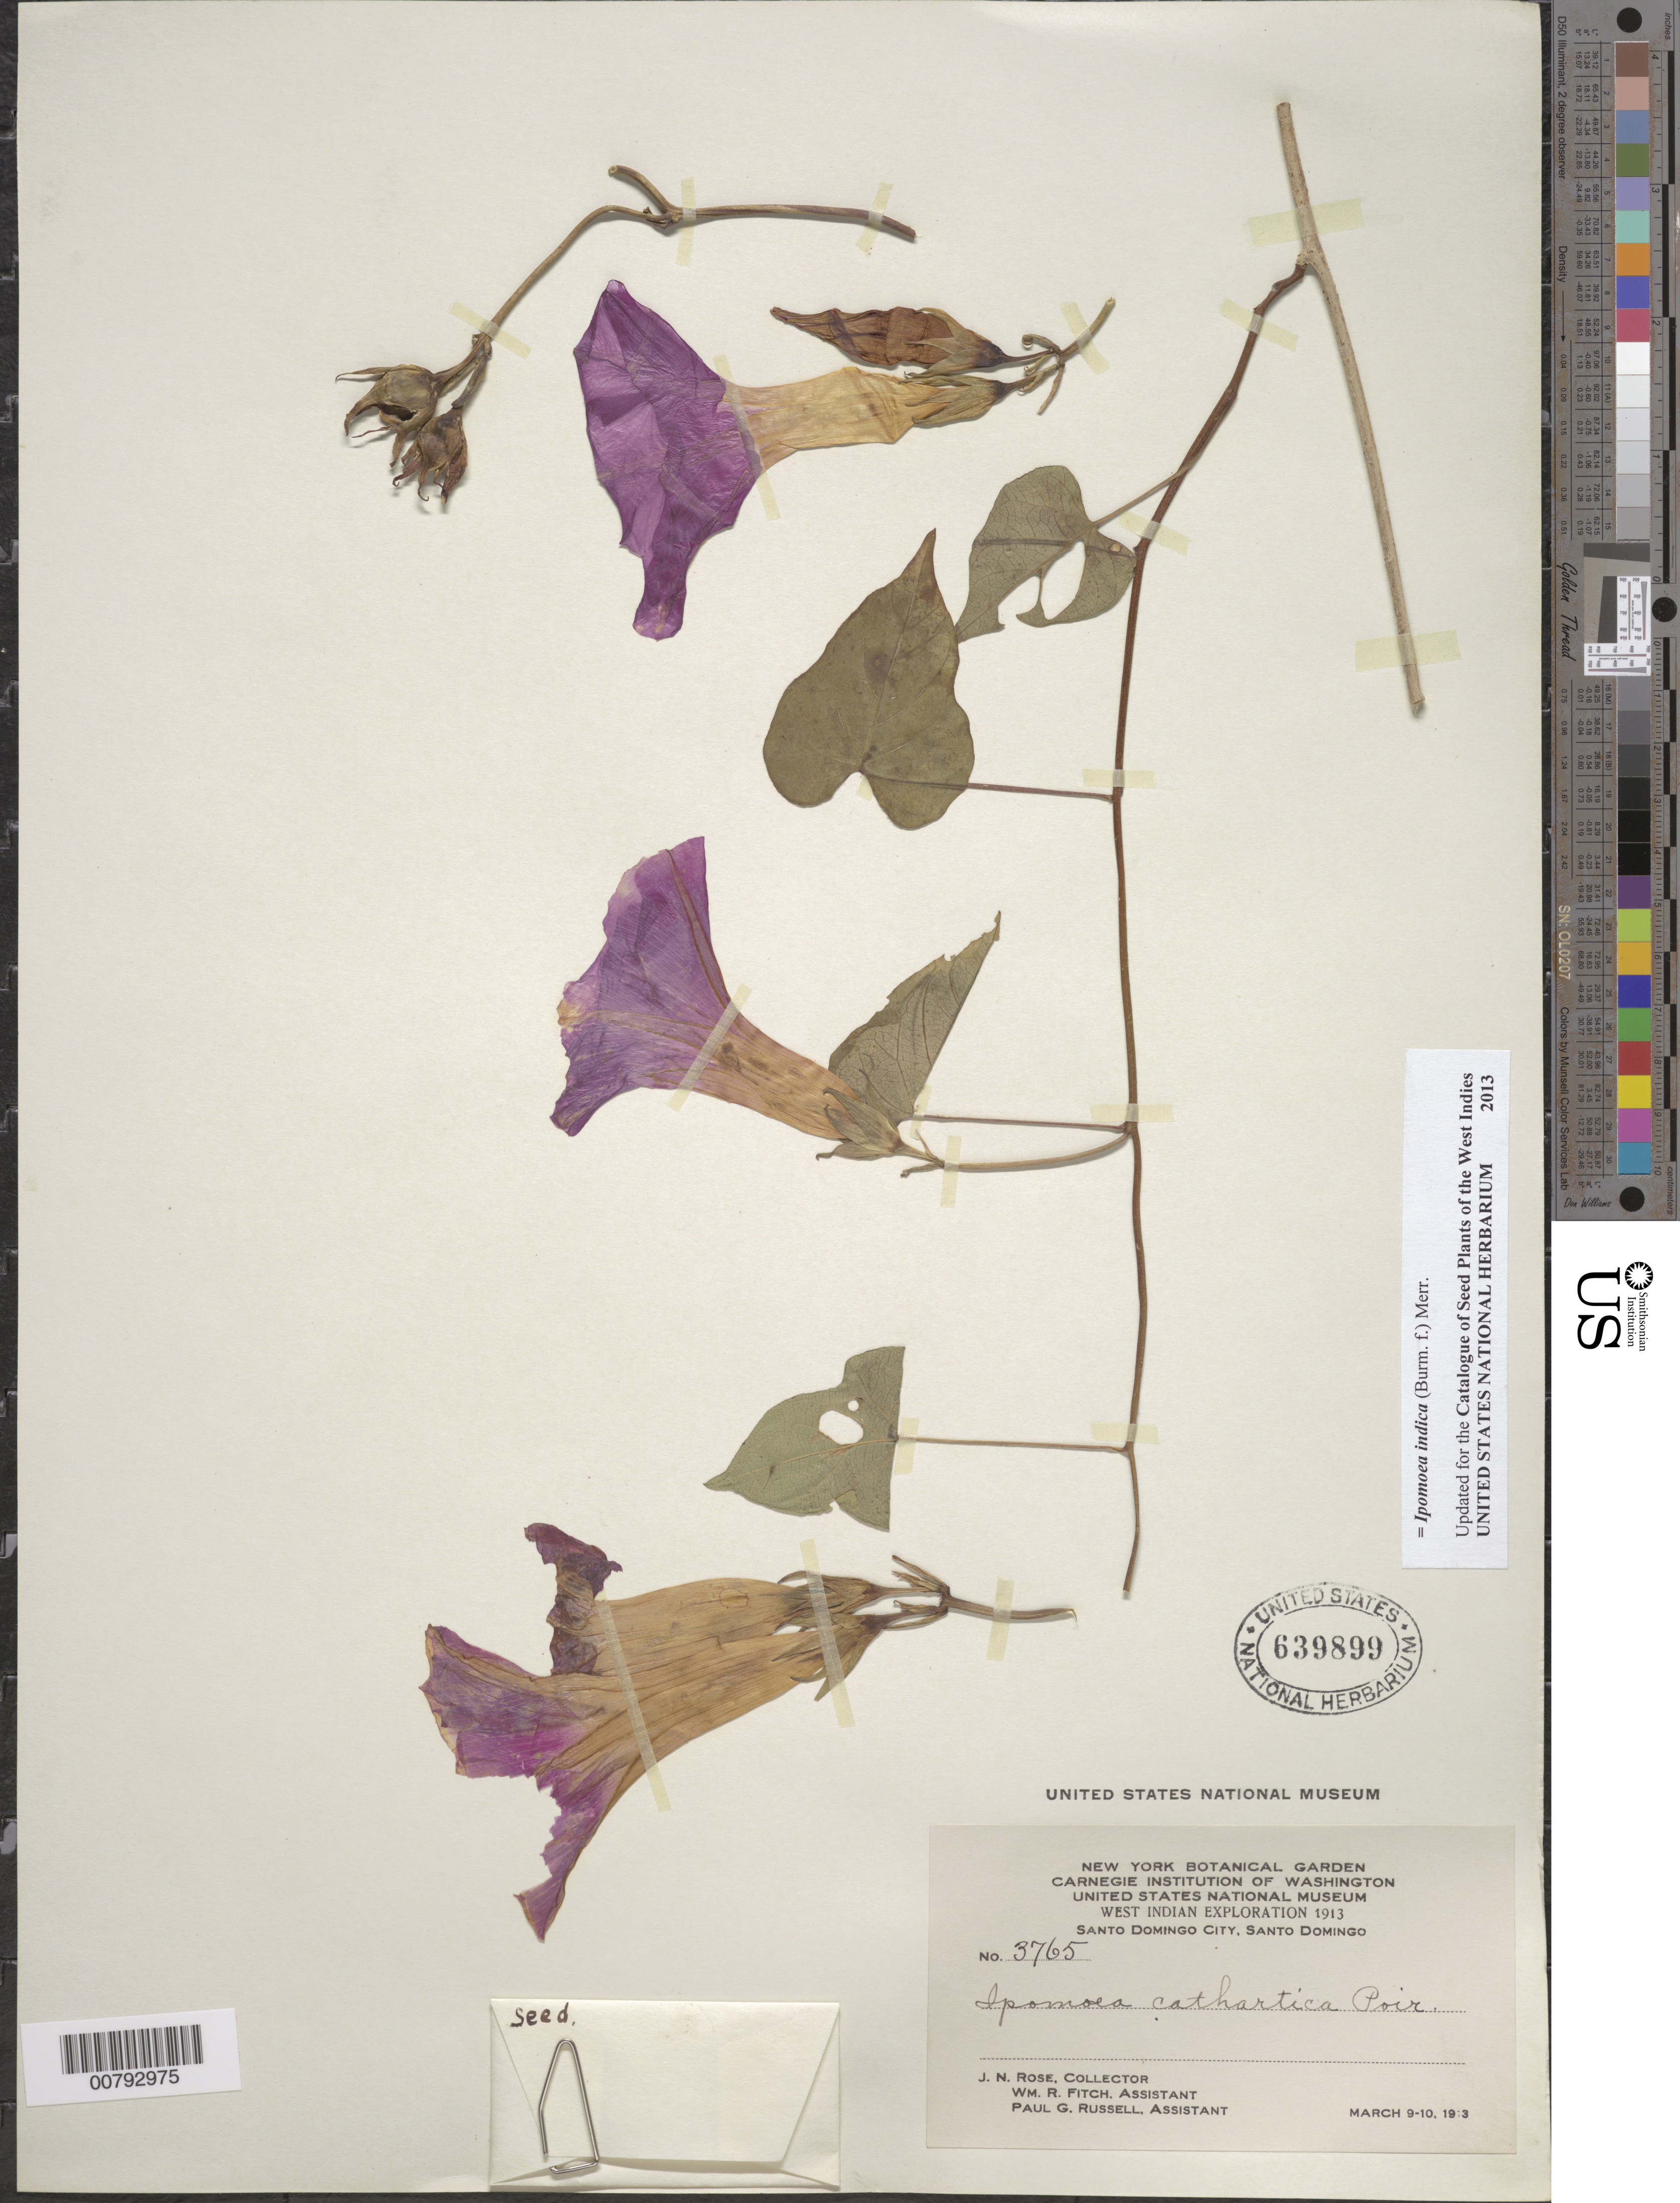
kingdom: Plantae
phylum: Tracheophyta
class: Magnoliopsida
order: Solanales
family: Convolvulaceae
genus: Ipomoea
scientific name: Ipomoea indica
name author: (Burm.) Merr.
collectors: J. N. Rose, W. R. Fitch & P. G. Russell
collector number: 3765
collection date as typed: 08 Mar 1913 to 10 Mar 1913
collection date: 1913-03-08/1913-03-10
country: Dominican Republic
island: Hispaniola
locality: Santo Domingo City.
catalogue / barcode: US 639899